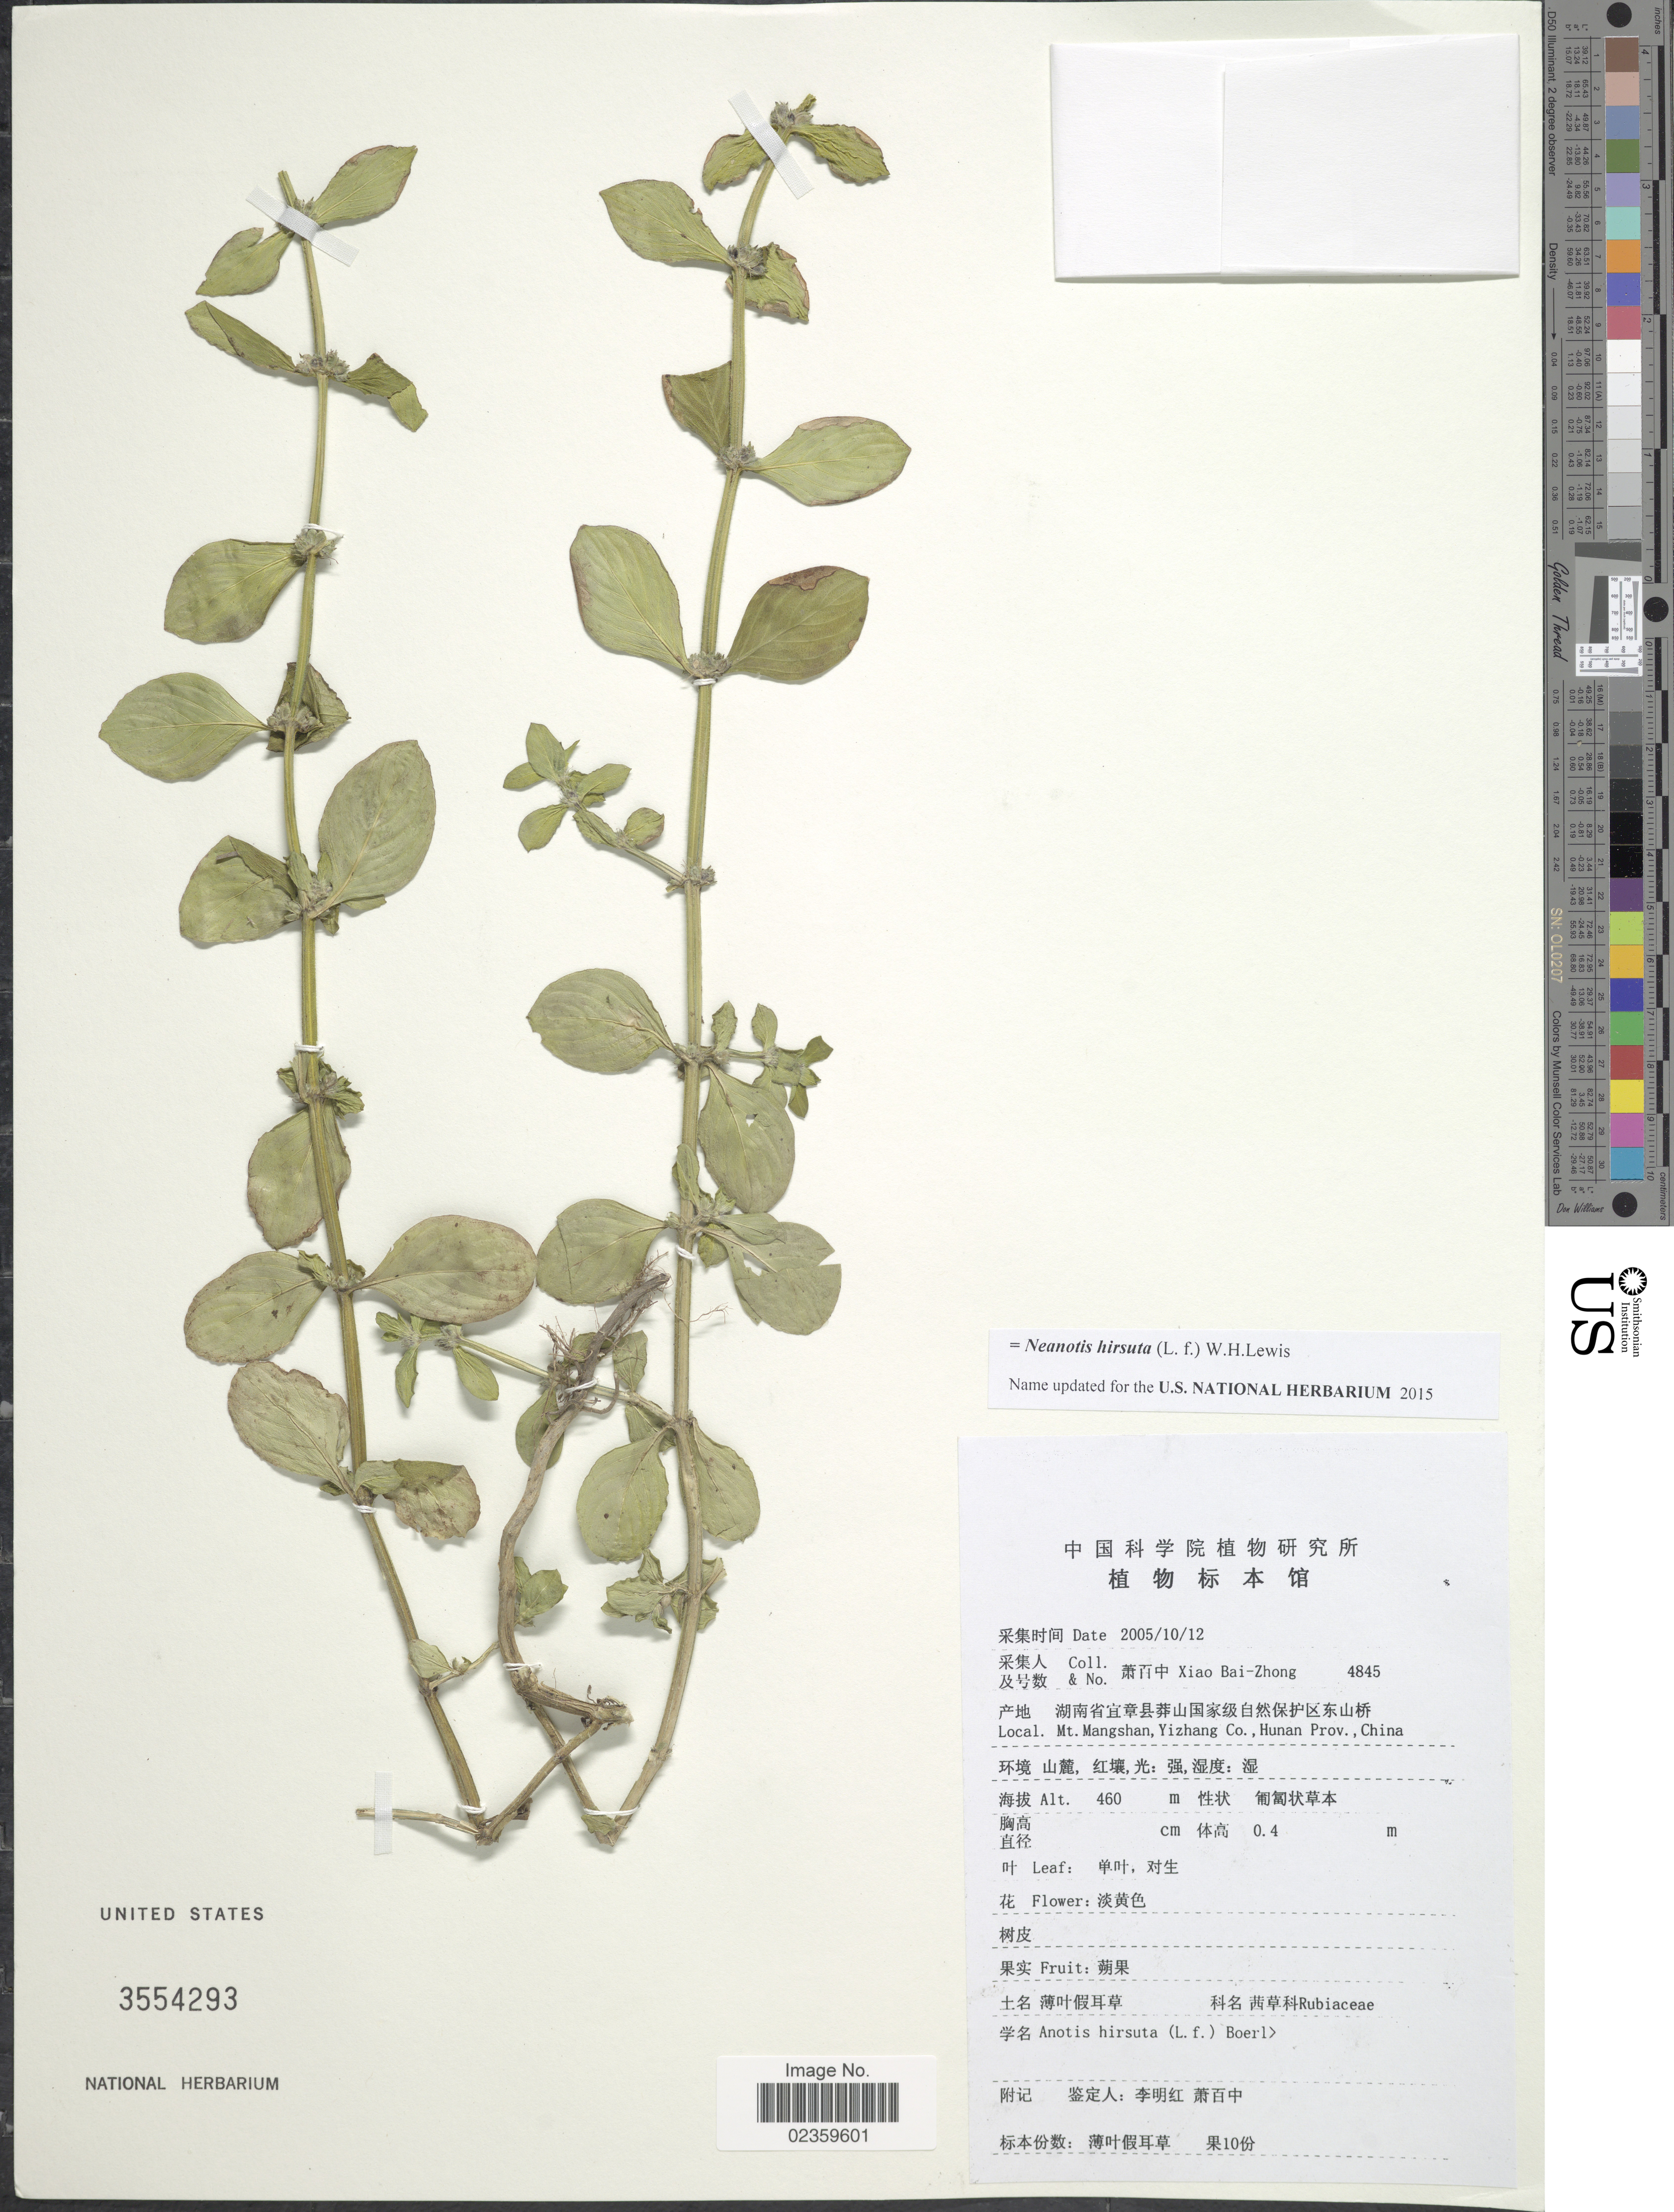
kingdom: Plantae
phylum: Tracheophyta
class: Magnoliopsida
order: Gentianales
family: Rubiaceae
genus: Spermacoce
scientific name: Spermacoce latifolia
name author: Aubl.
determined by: Strong, Mark T., (BOT), Smithsonian Institution - National Museum of Natural History (UNITED STATES)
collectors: B. Z. Xiao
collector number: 4845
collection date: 2005-10-12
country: China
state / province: Hunan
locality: Mt. Mangshan, Yizhang Co.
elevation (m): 460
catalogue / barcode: US 3554293